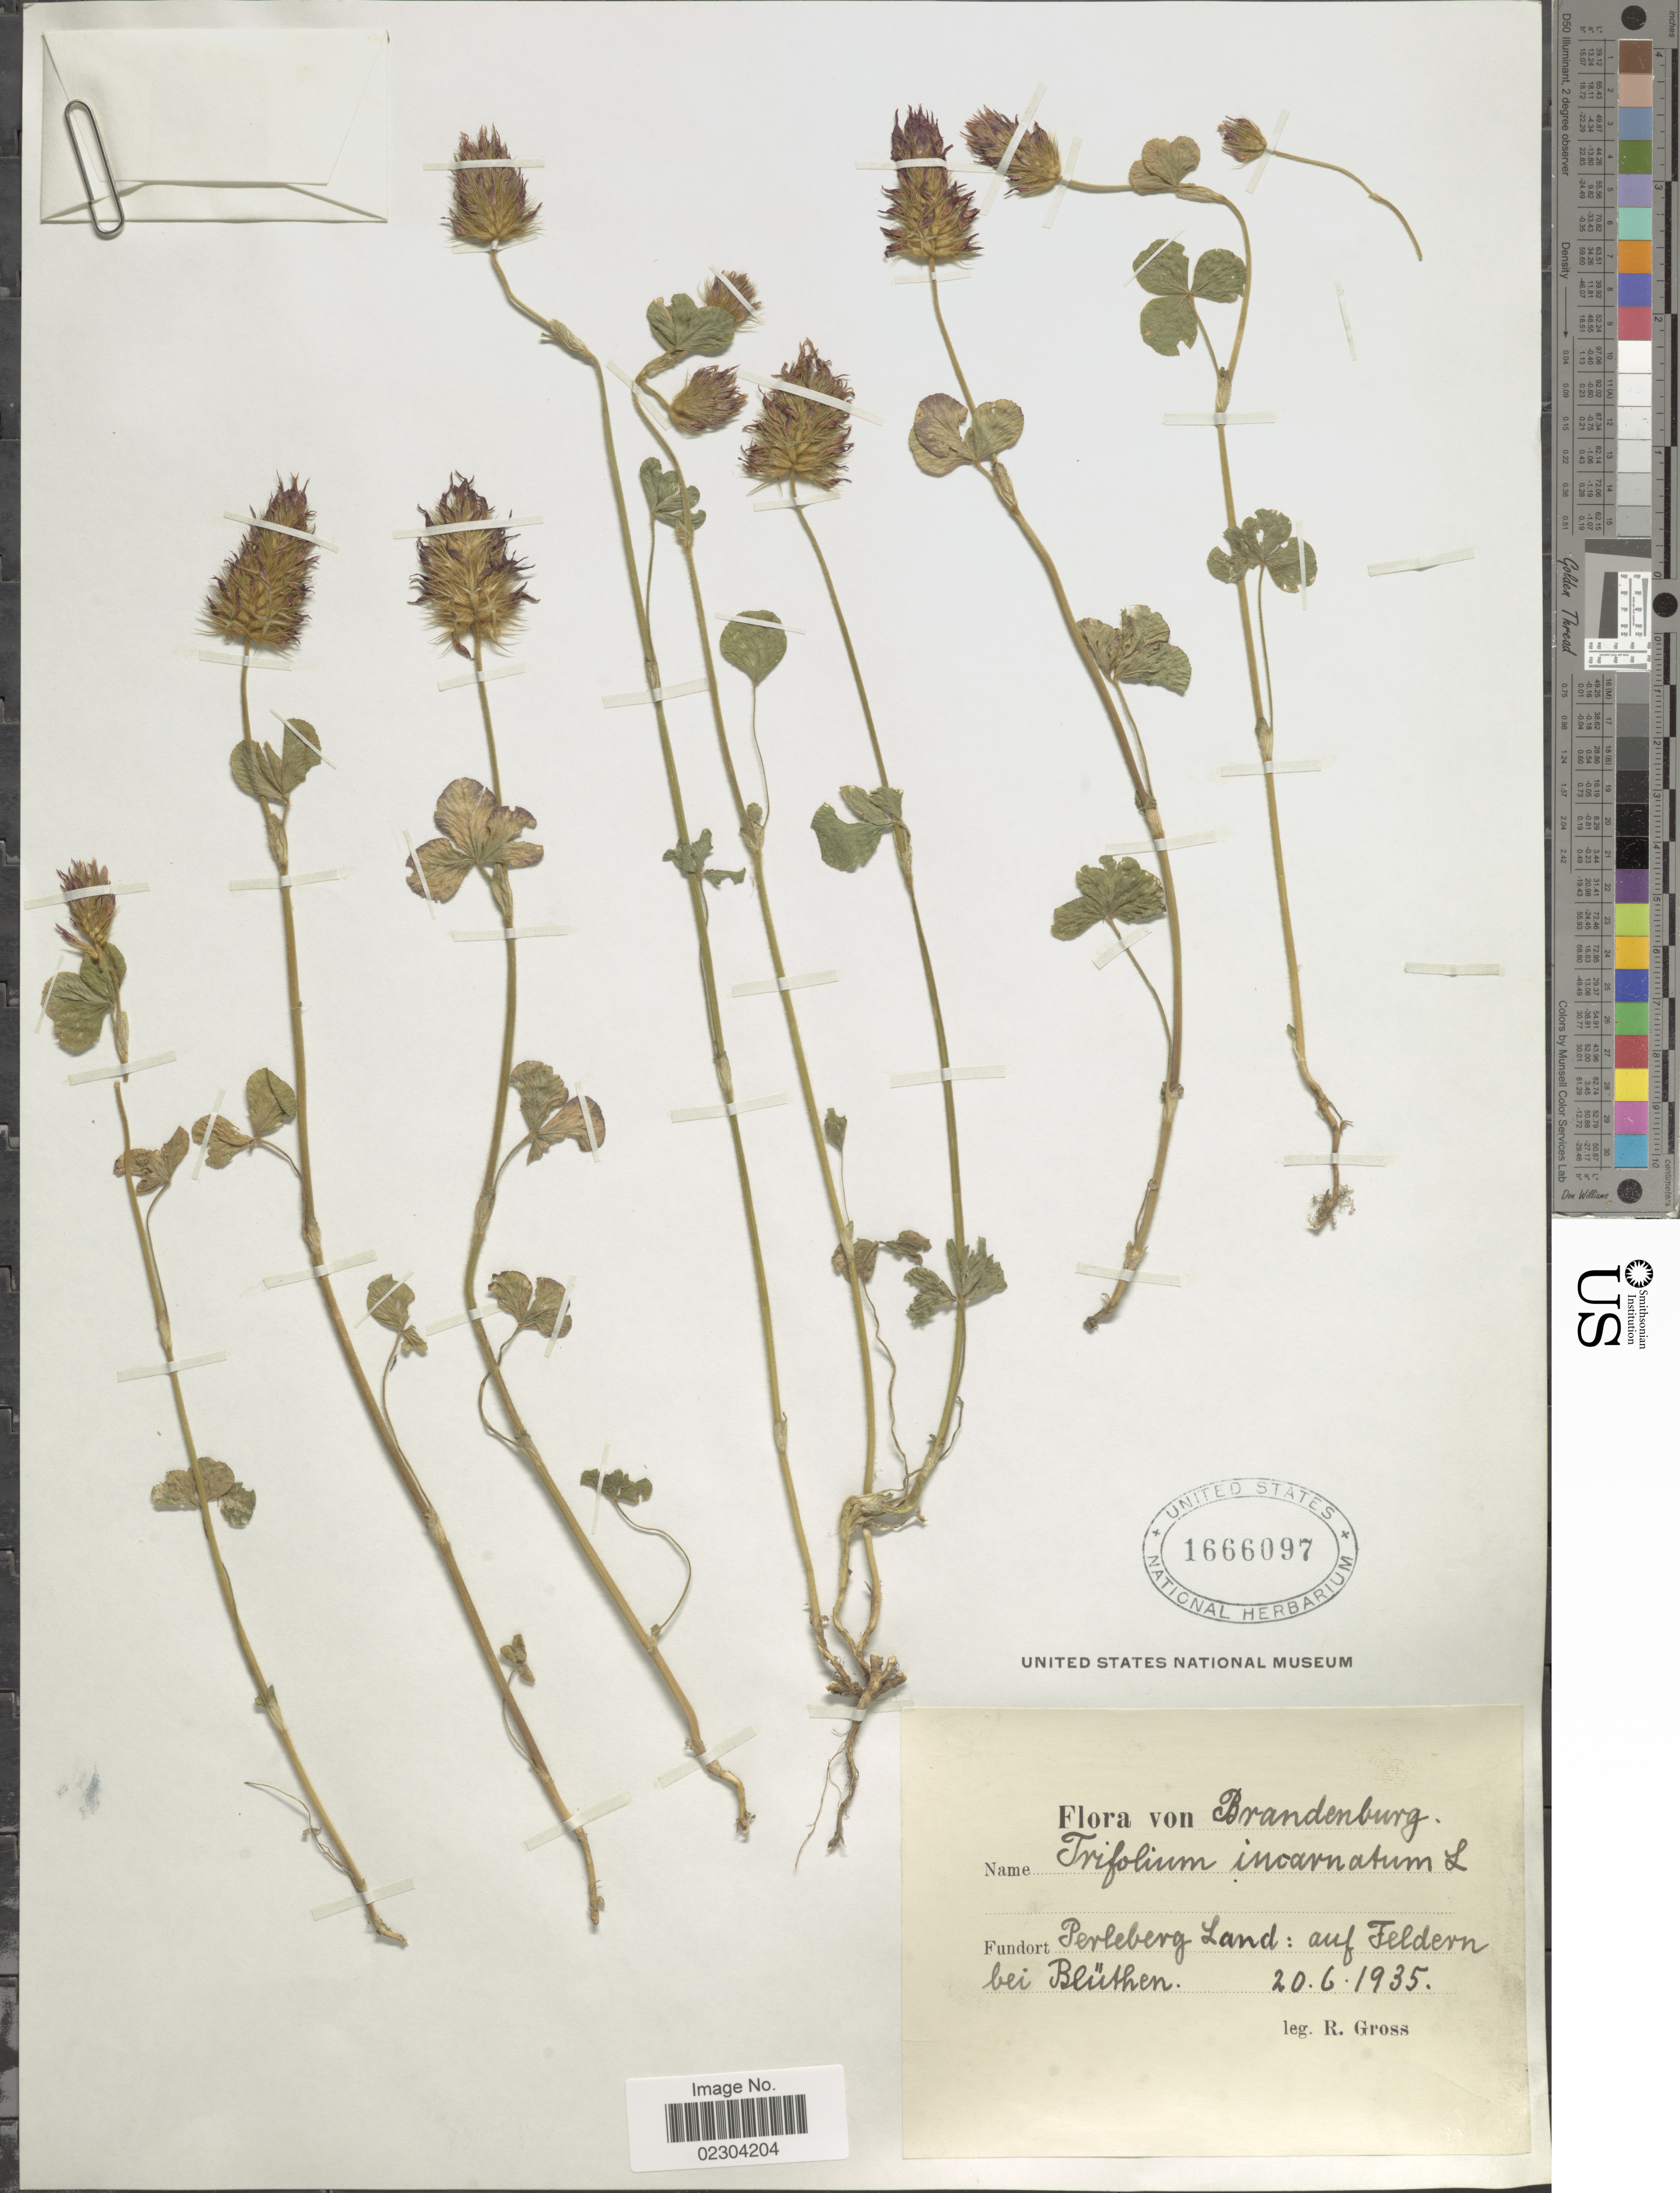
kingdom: Plantae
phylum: Tracheophyta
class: Magnoliopsida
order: Fabales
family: Fabaceae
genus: Trifolium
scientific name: Trifolium incarnatum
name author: L.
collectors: R. Gross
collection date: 1935-06-20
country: Germany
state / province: Brandenburg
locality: Fundort Perleberg Land: auf Feldern bei Beuthen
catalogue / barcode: US 1666097